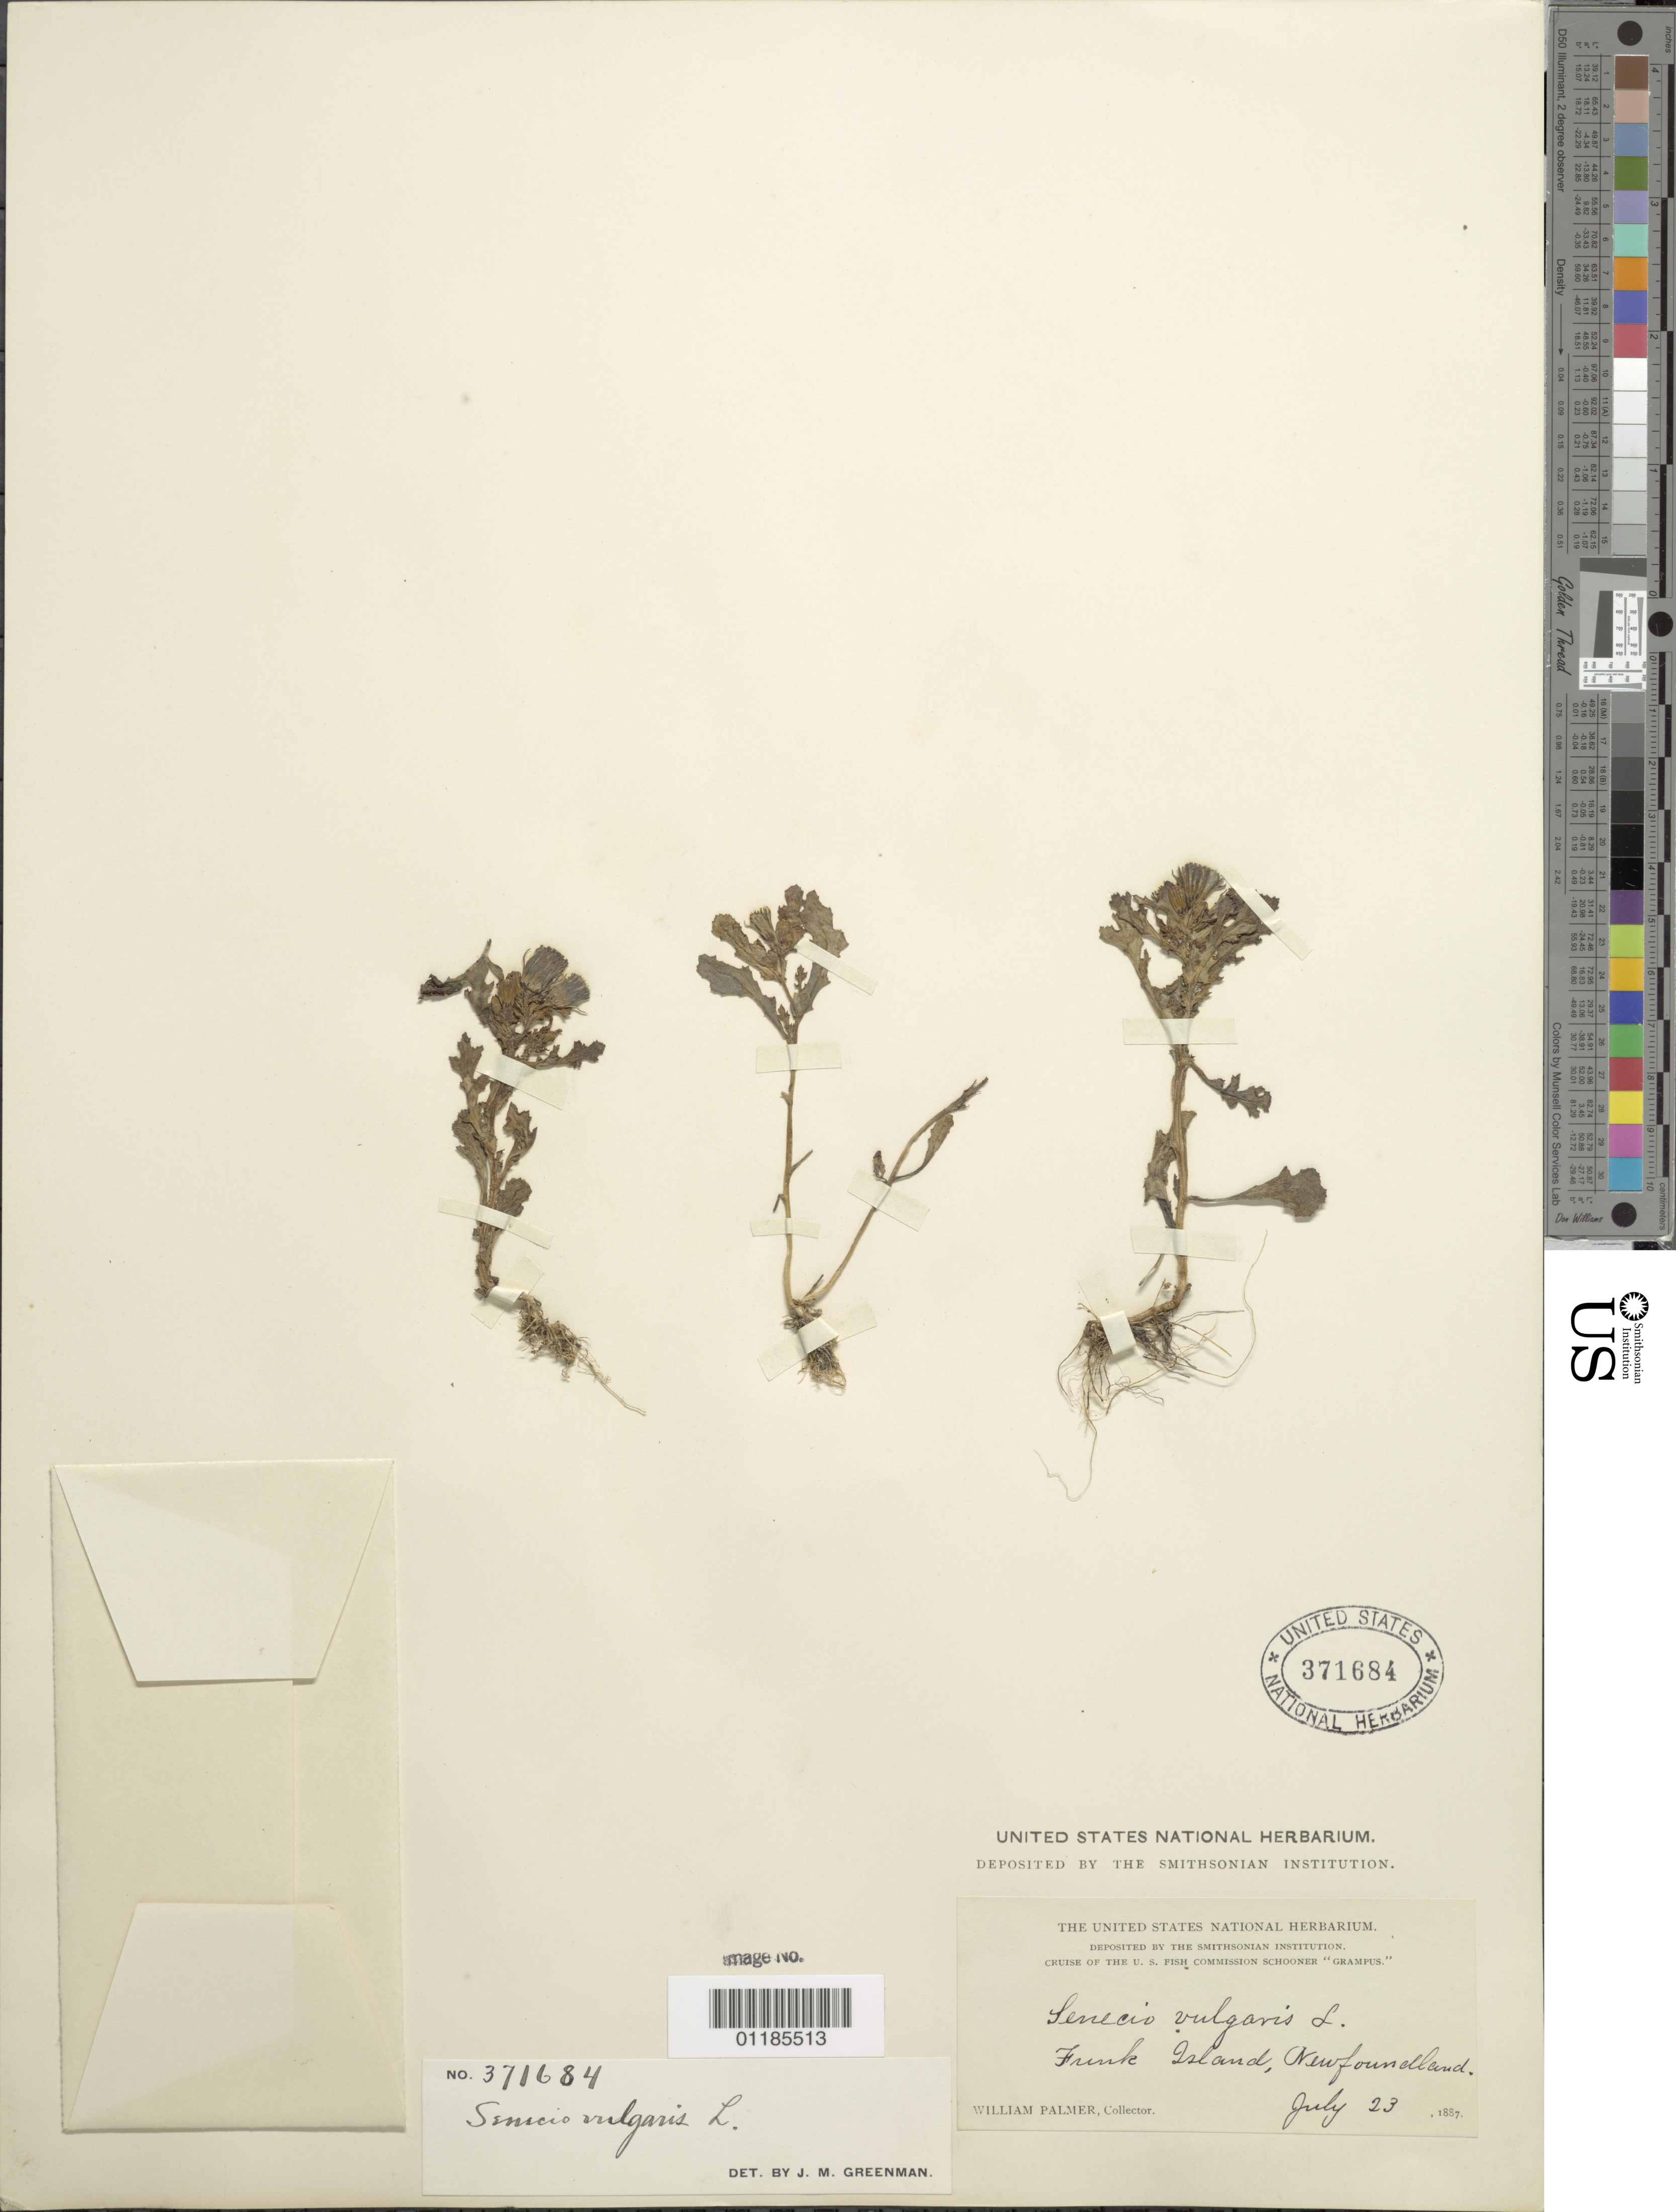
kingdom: Plantae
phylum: Tracheophyta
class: Magnoliopsida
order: Asterales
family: Asteraceae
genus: Senecio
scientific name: Senecio vulgaris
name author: L.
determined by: Greenman, J. M.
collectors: W. Palmer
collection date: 1887-07-23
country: Canada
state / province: Newfoundland and Labrador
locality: Funk Island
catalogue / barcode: US 371684